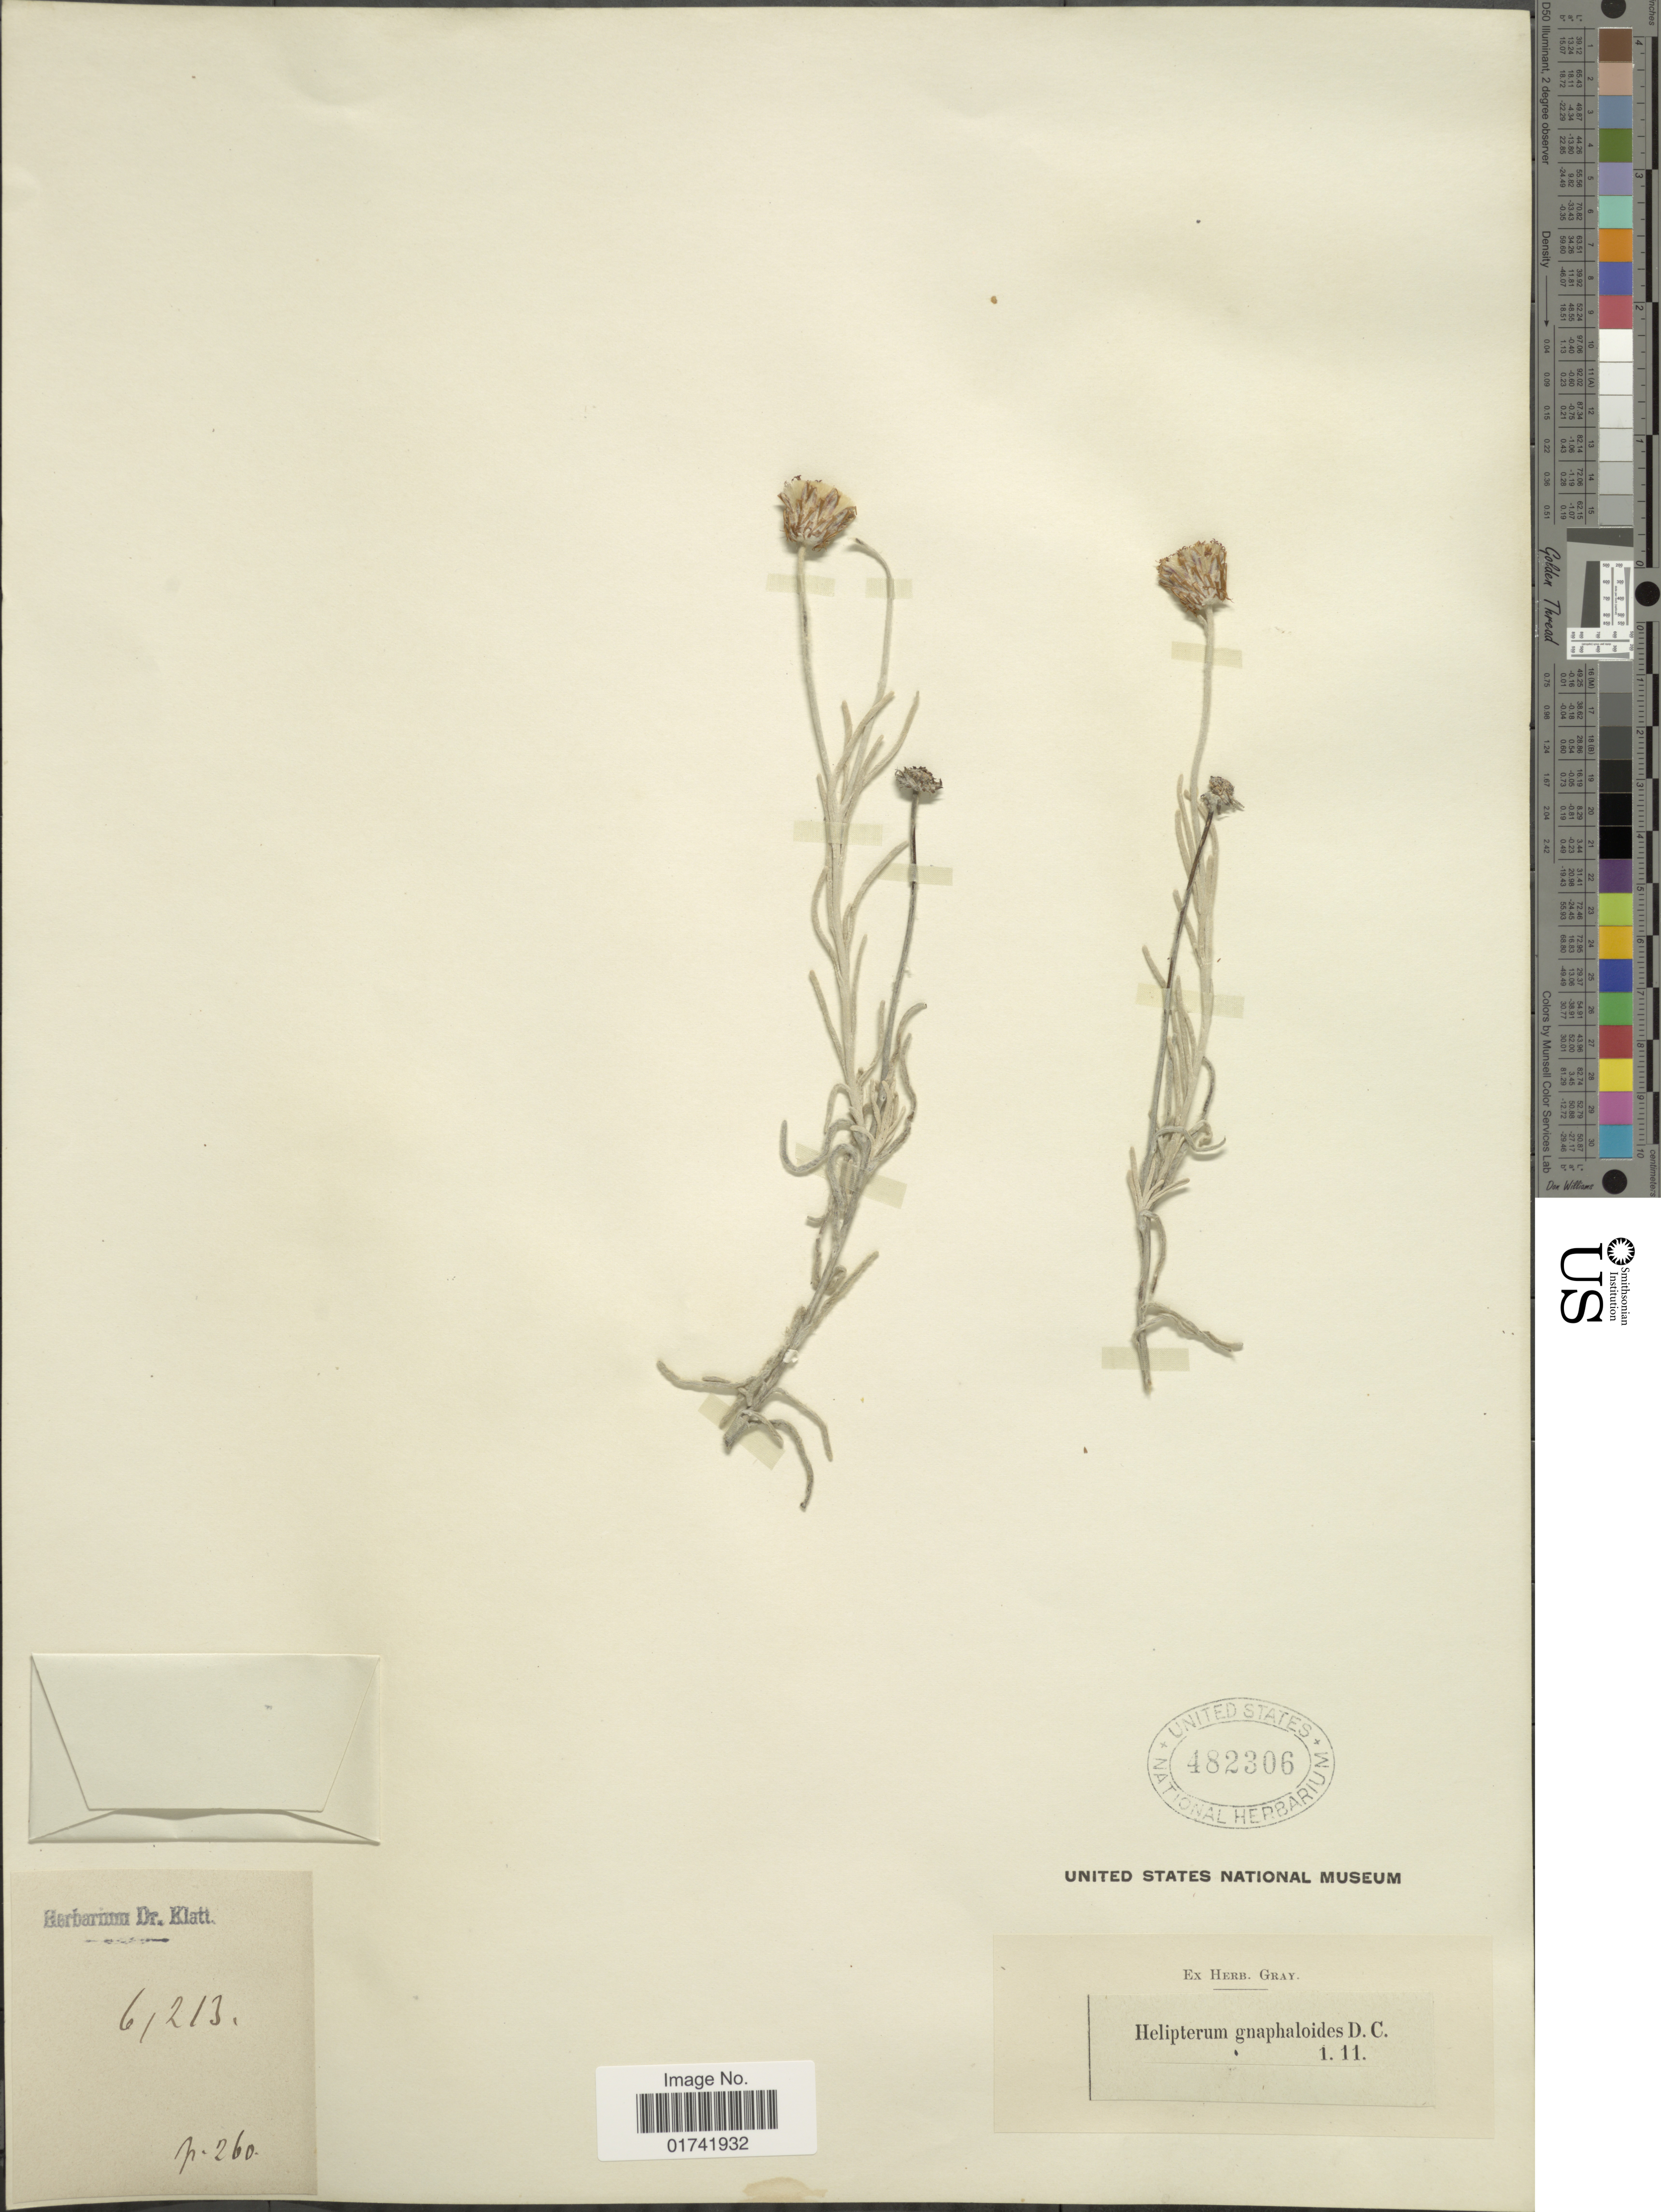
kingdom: Plantae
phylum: Tracheophyta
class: Magnoliopsida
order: Asterales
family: Asteraceae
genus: Helipterum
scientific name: Helipterum gnaphaloides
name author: (L.) DC.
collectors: ex herb. Gray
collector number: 61213*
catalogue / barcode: US 482306